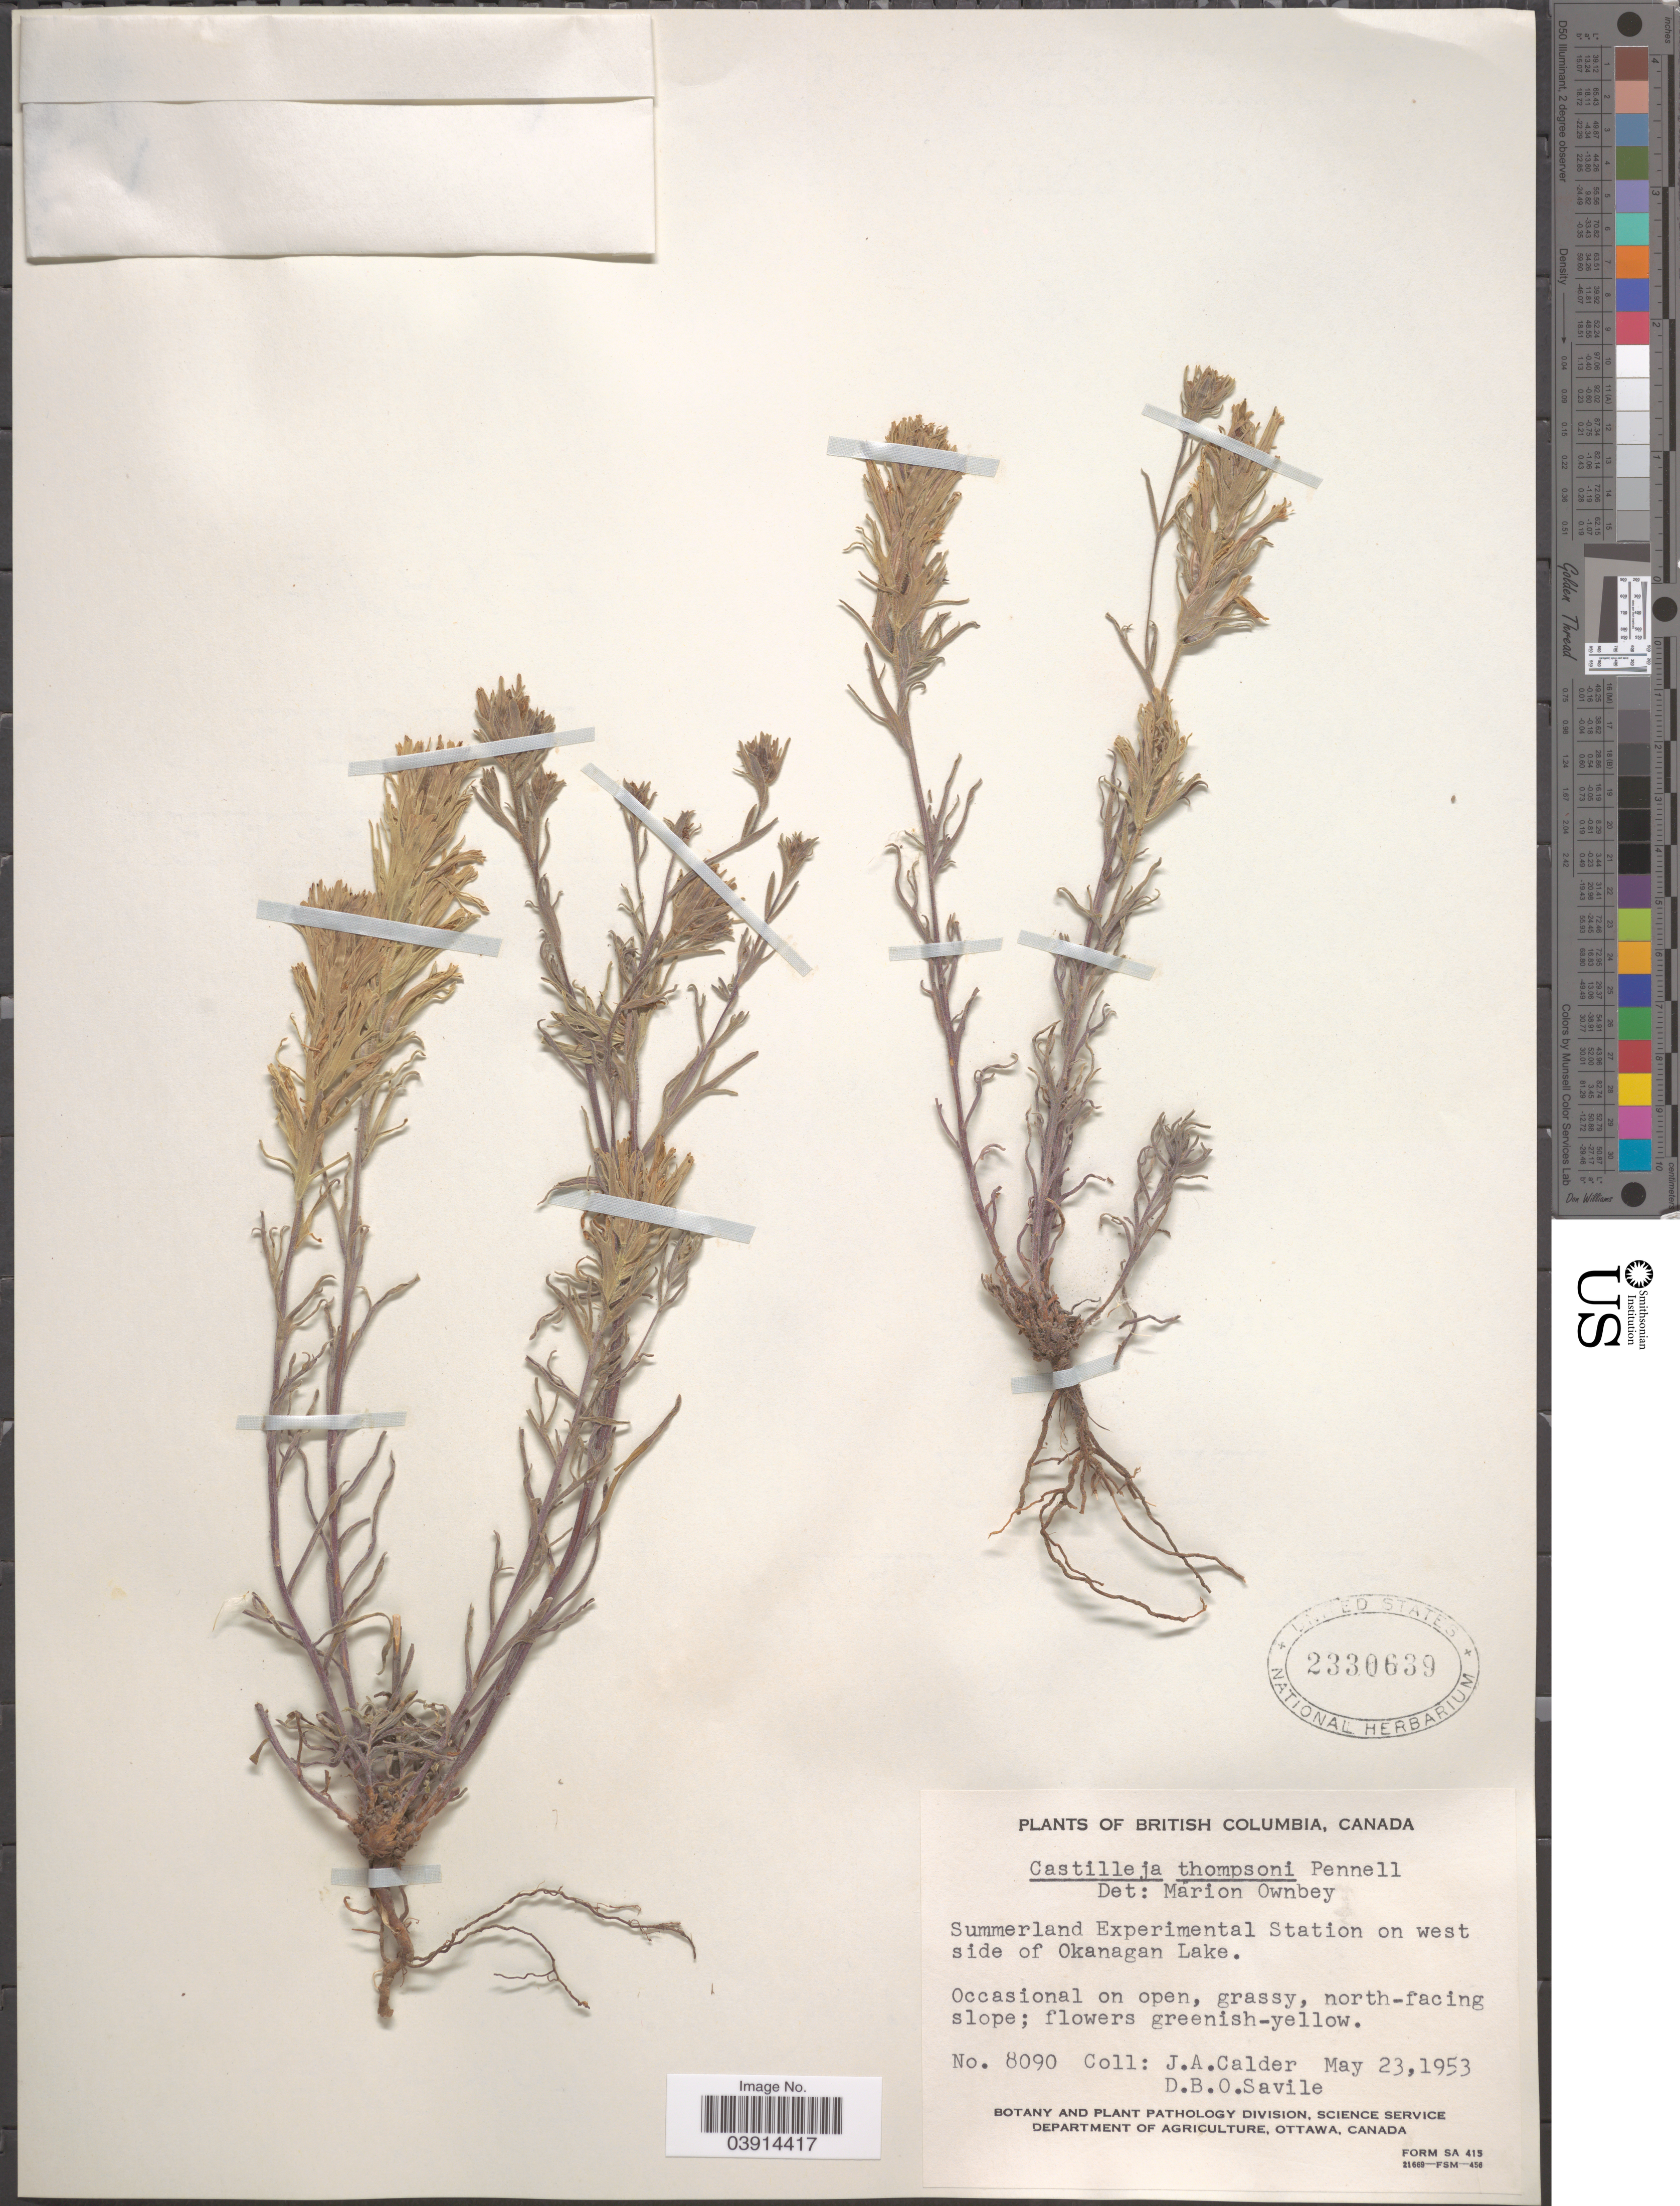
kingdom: Plantae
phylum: Tracheophyta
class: Magnoliopsida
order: Lamiales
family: Orobanchaceae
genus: Castilleja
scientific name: Castilleja thompsonii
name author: Pennell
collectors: J. A. Calder & D. Savile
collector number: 8090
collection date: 1953-05-23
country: Canada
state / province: British Columbia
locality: Summerland Experimental Station on west side of Okanagan Lake. North-facing slope.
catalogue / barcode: US 2330639